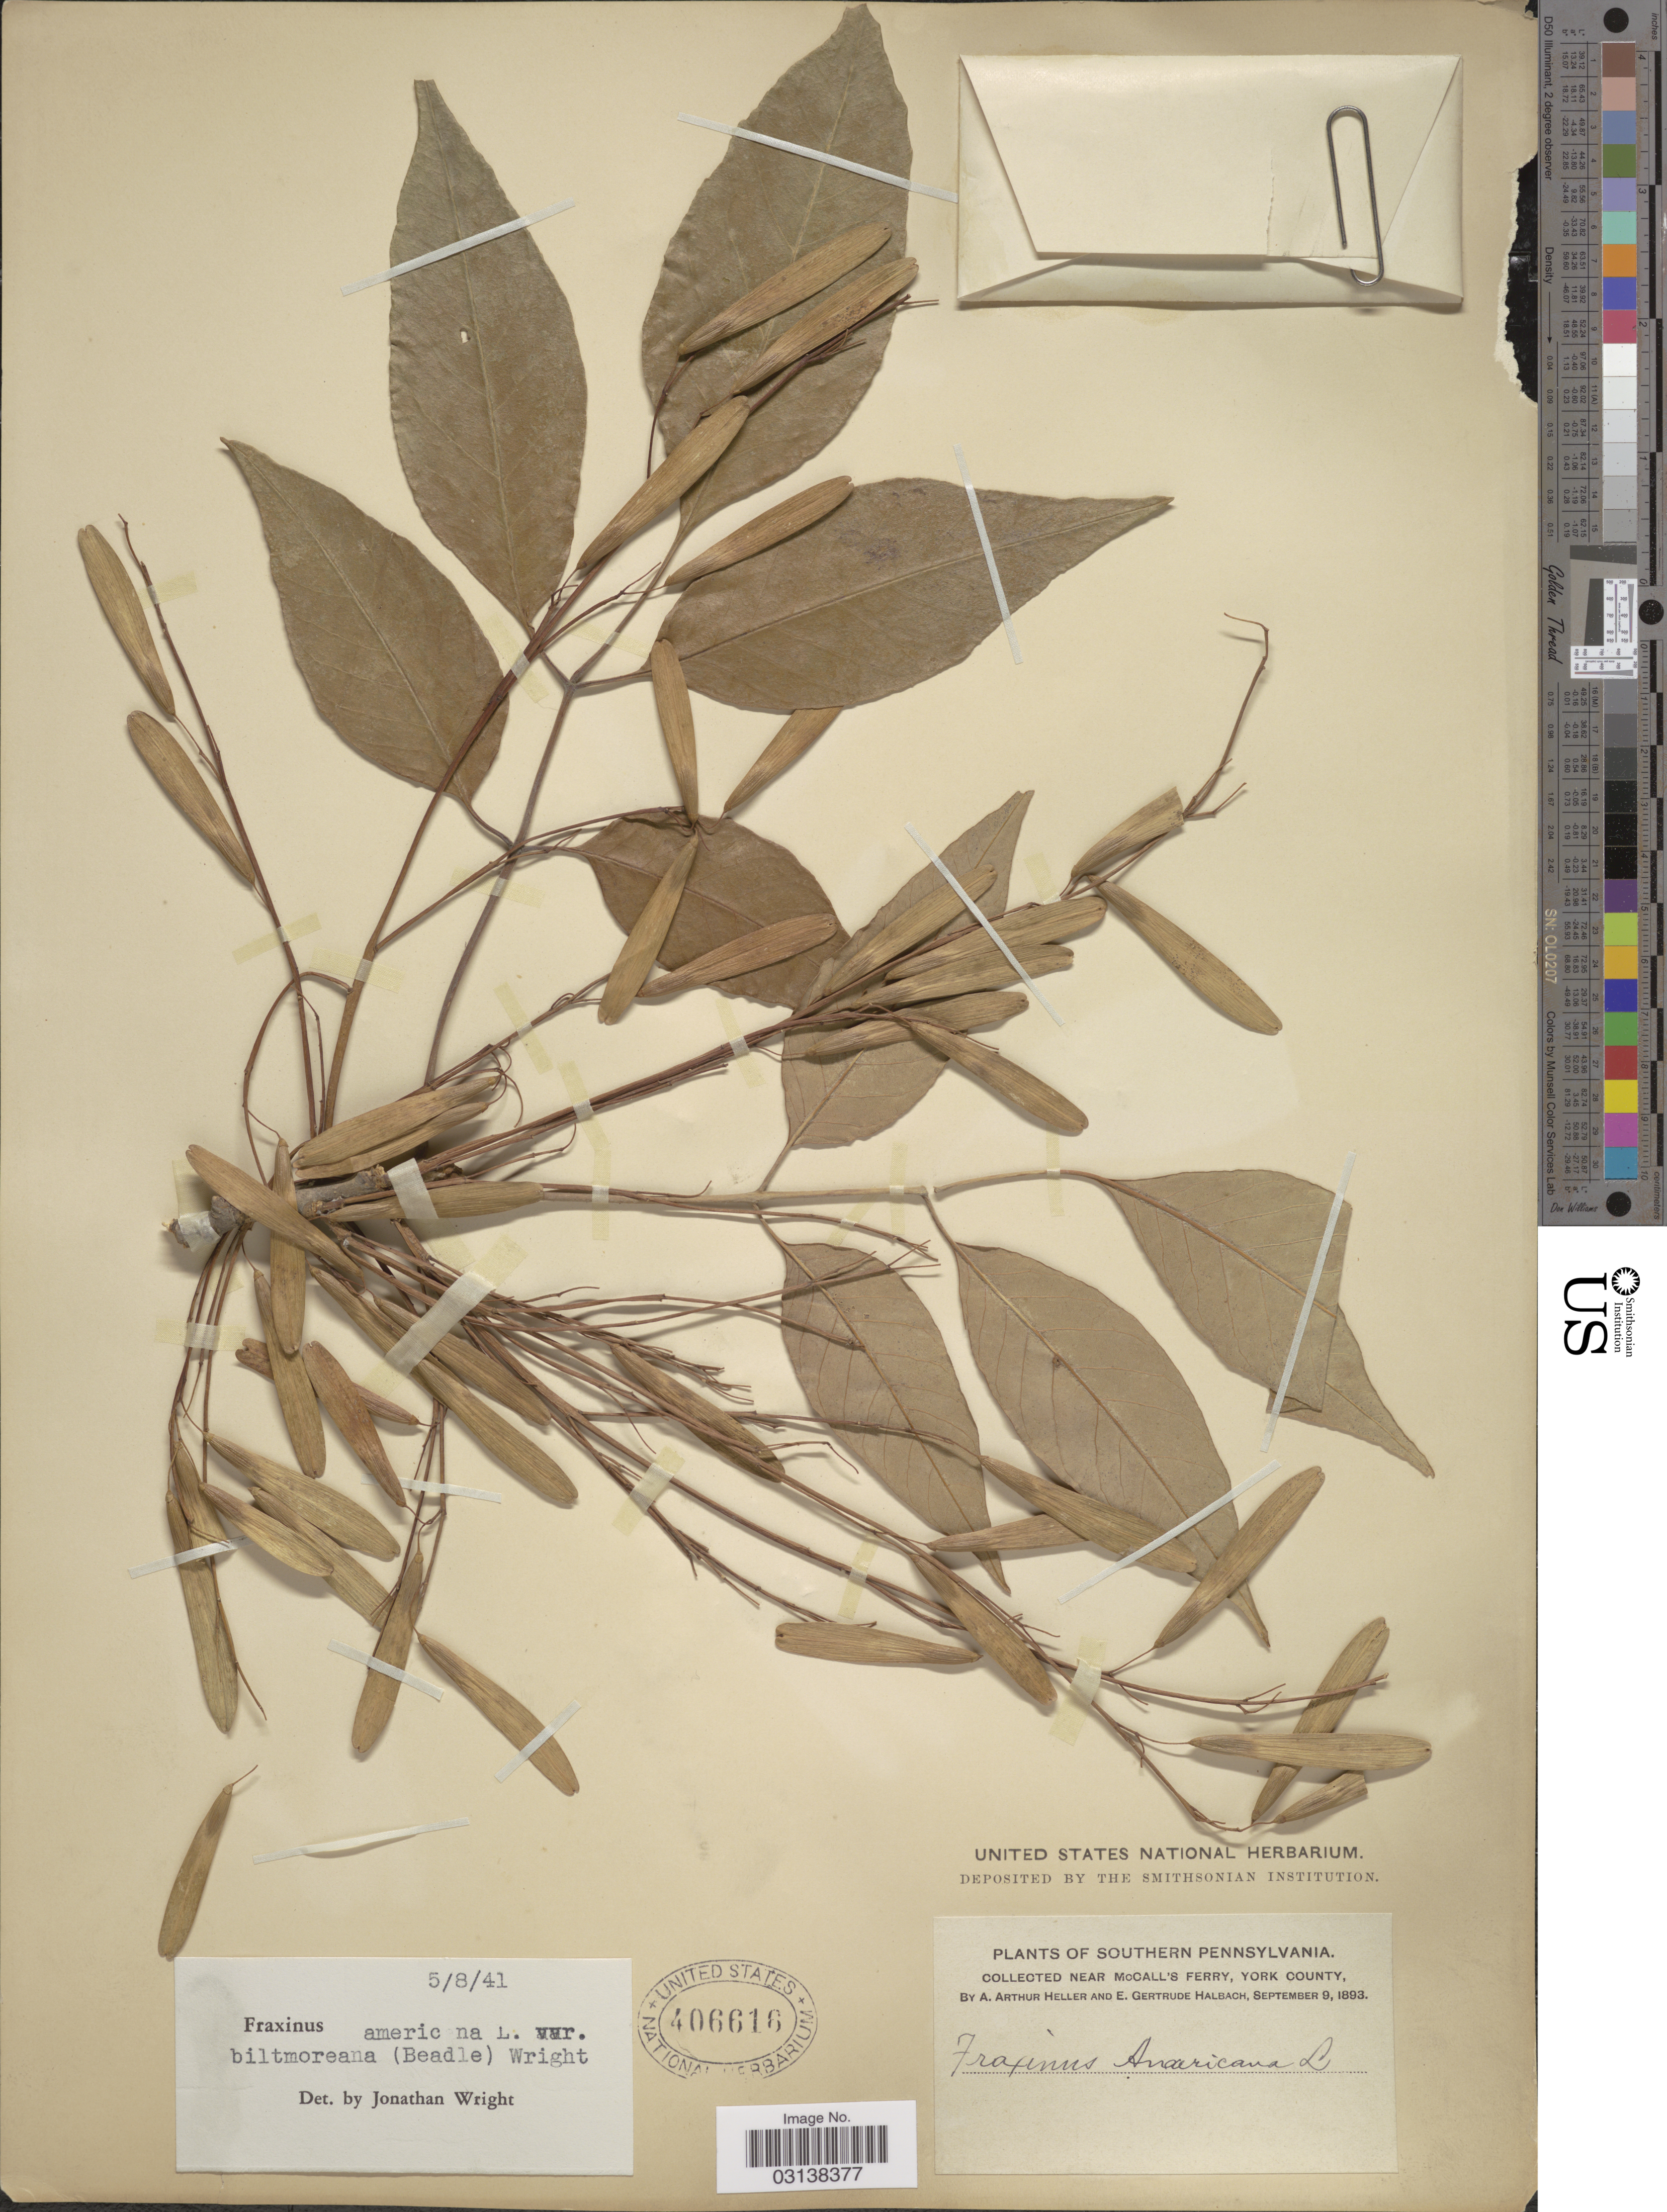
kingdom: Plantae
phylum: Tracheophyta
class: Magnoliopsida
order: Lamiales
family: Oleaceae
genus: Fraxinus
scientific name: Fraxinus americana var. biltmoreana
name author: (Beadle) J.W. Wright ex Fernald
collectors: A. A. Heller & E. G. Halbach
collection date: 1893-09-09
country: United States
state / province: Pennsylvania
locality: Southern Pennsylvania. Collected near McCall's Ferry, York County.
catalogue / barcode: US 406616